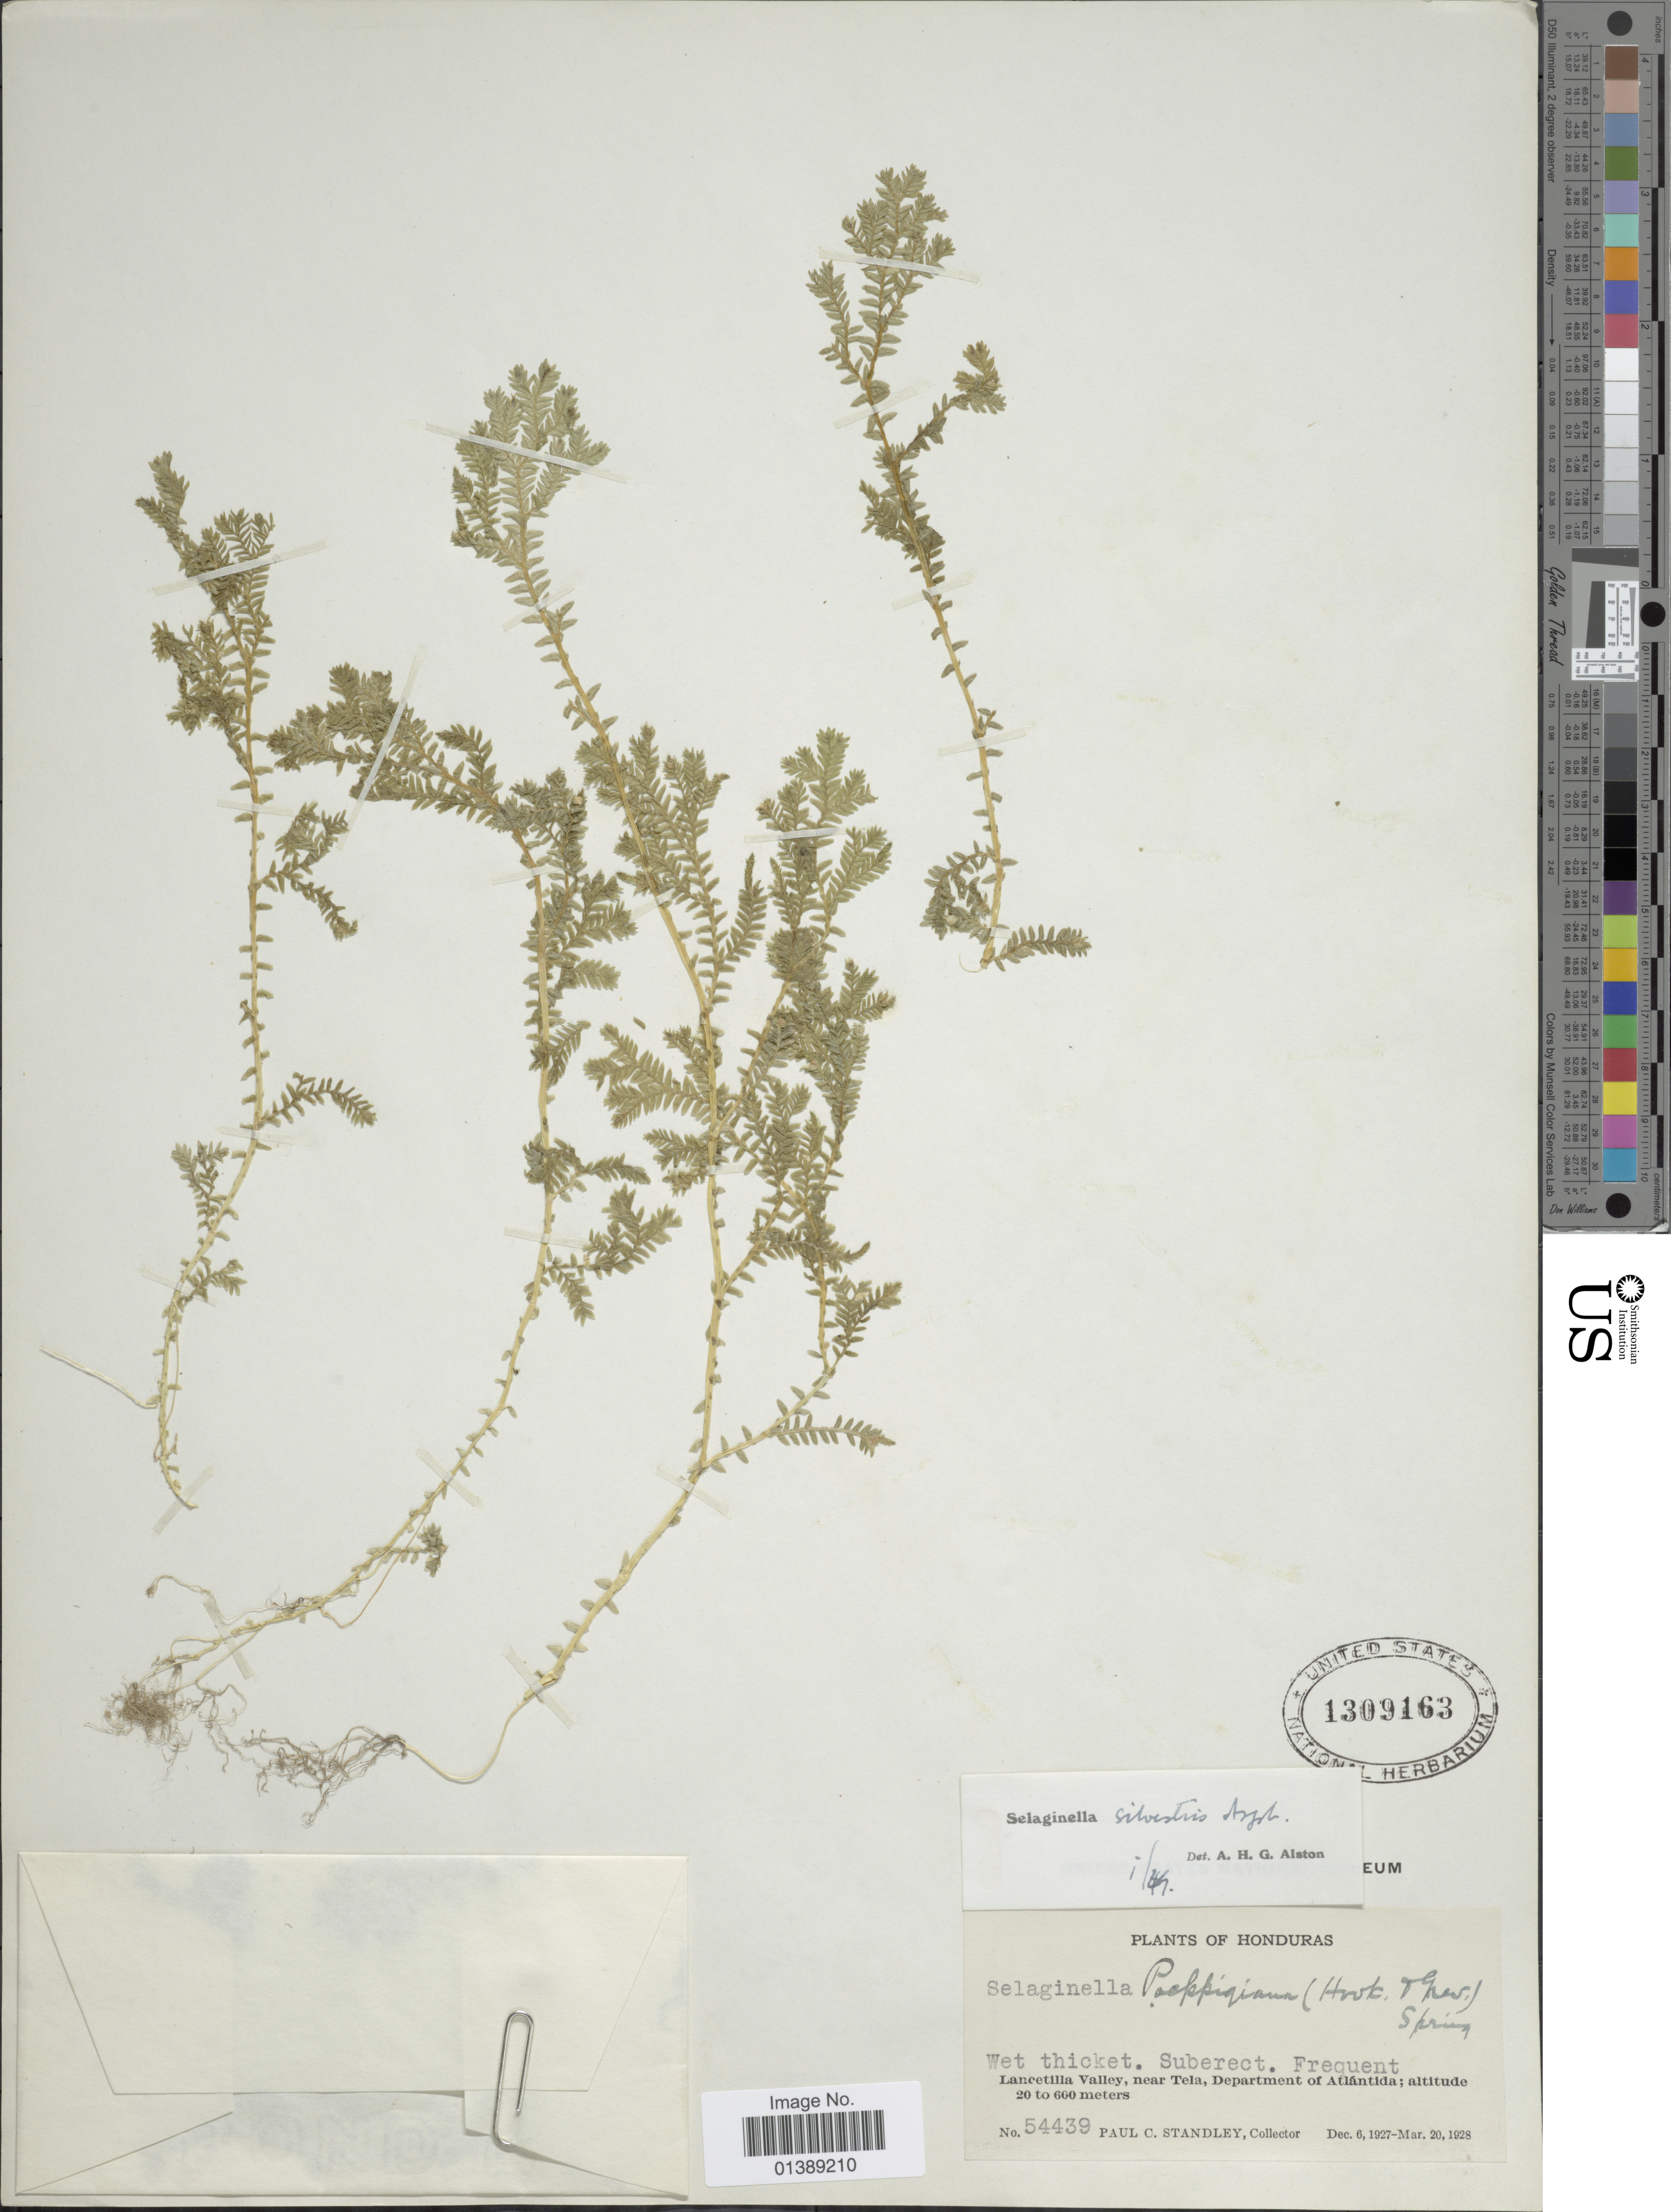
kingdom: Plantae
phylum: Tracheophyta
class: Lycopodiopsida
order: Selaginellales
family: Selaginellaceae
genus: Selaginella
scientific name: Selaginella silvestris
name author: Aspl.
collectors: P. C. Standley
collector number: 54439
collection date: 1927-12-06/1928-03-20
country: Honduras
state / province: Atlántida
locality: Lancetilla Valley, near Tela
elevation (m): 20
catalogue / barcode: US 1309163